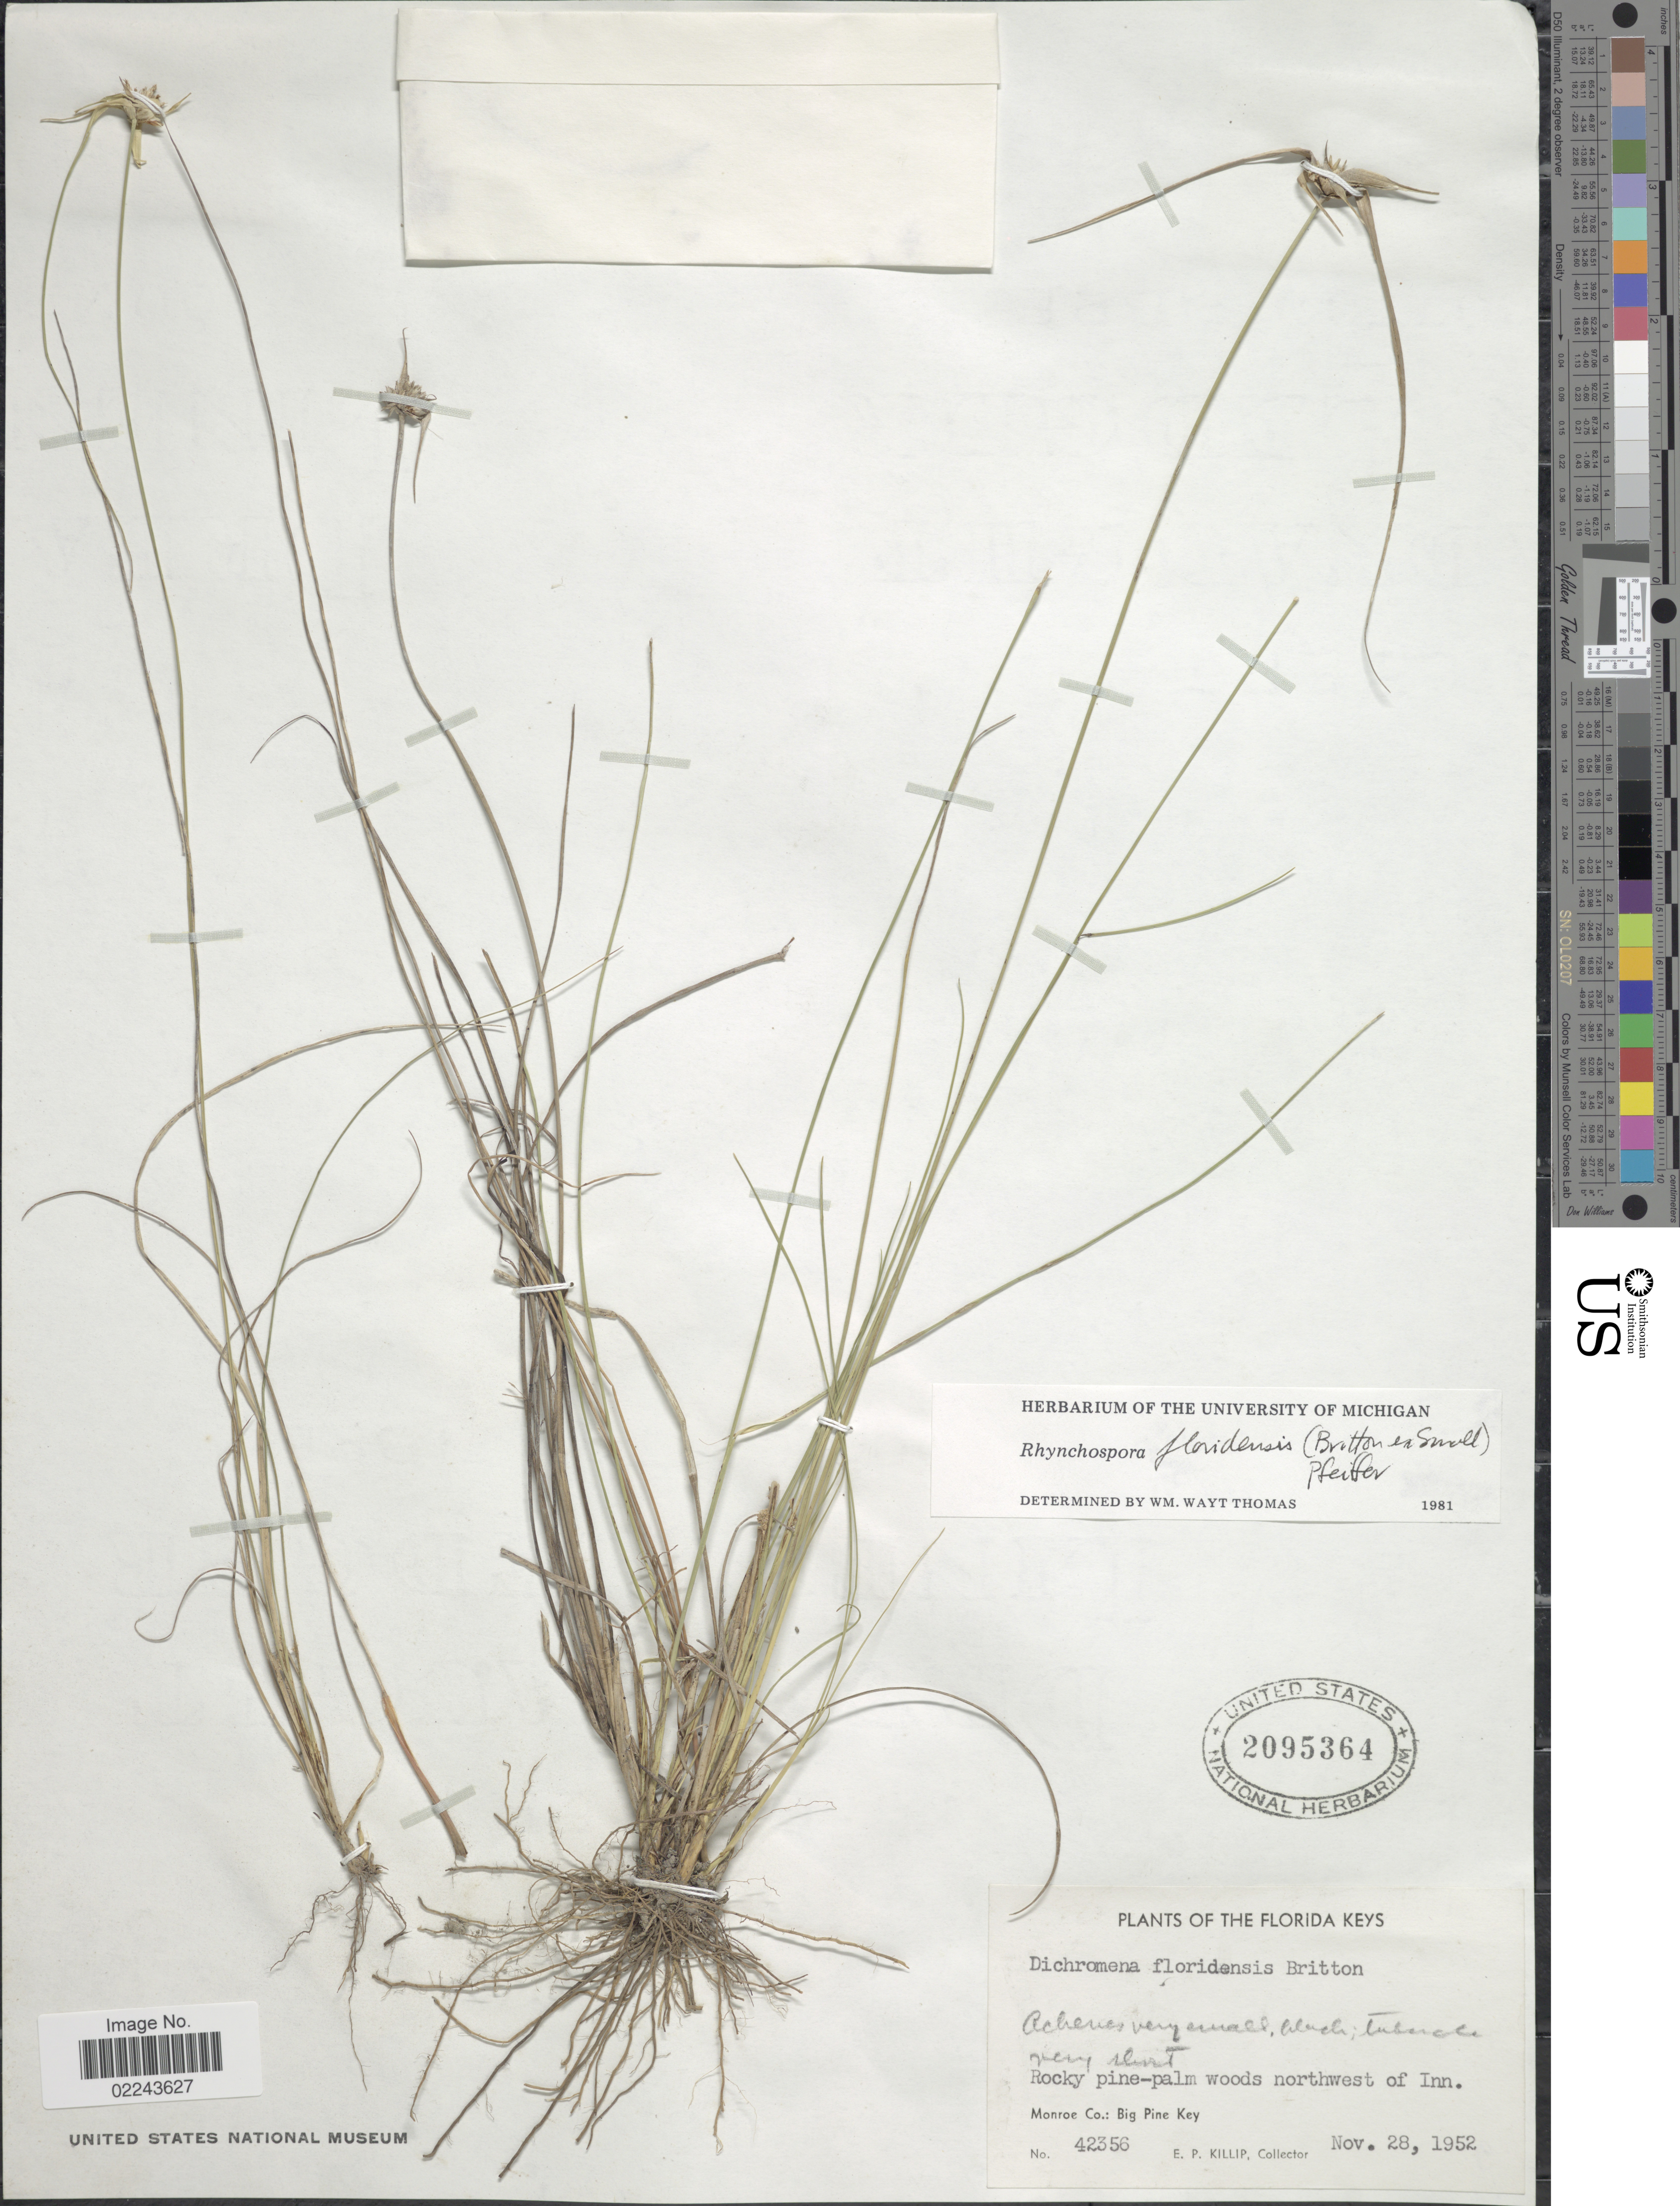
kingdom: Plantae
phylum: Tracheophyta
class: Liliopsida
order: Poales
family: Cyperaceae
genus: Rhynchospora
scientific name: Rhynchospora floridensis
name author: (Britton ex Small) H. Pfeiff.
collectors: E. P. Killip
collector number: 42356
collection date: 1952-11-28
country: United States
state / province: Florida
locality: The Florida Keys, northwest of Inn, Monroe Co, Big Pine Key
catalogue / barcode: US 2095364